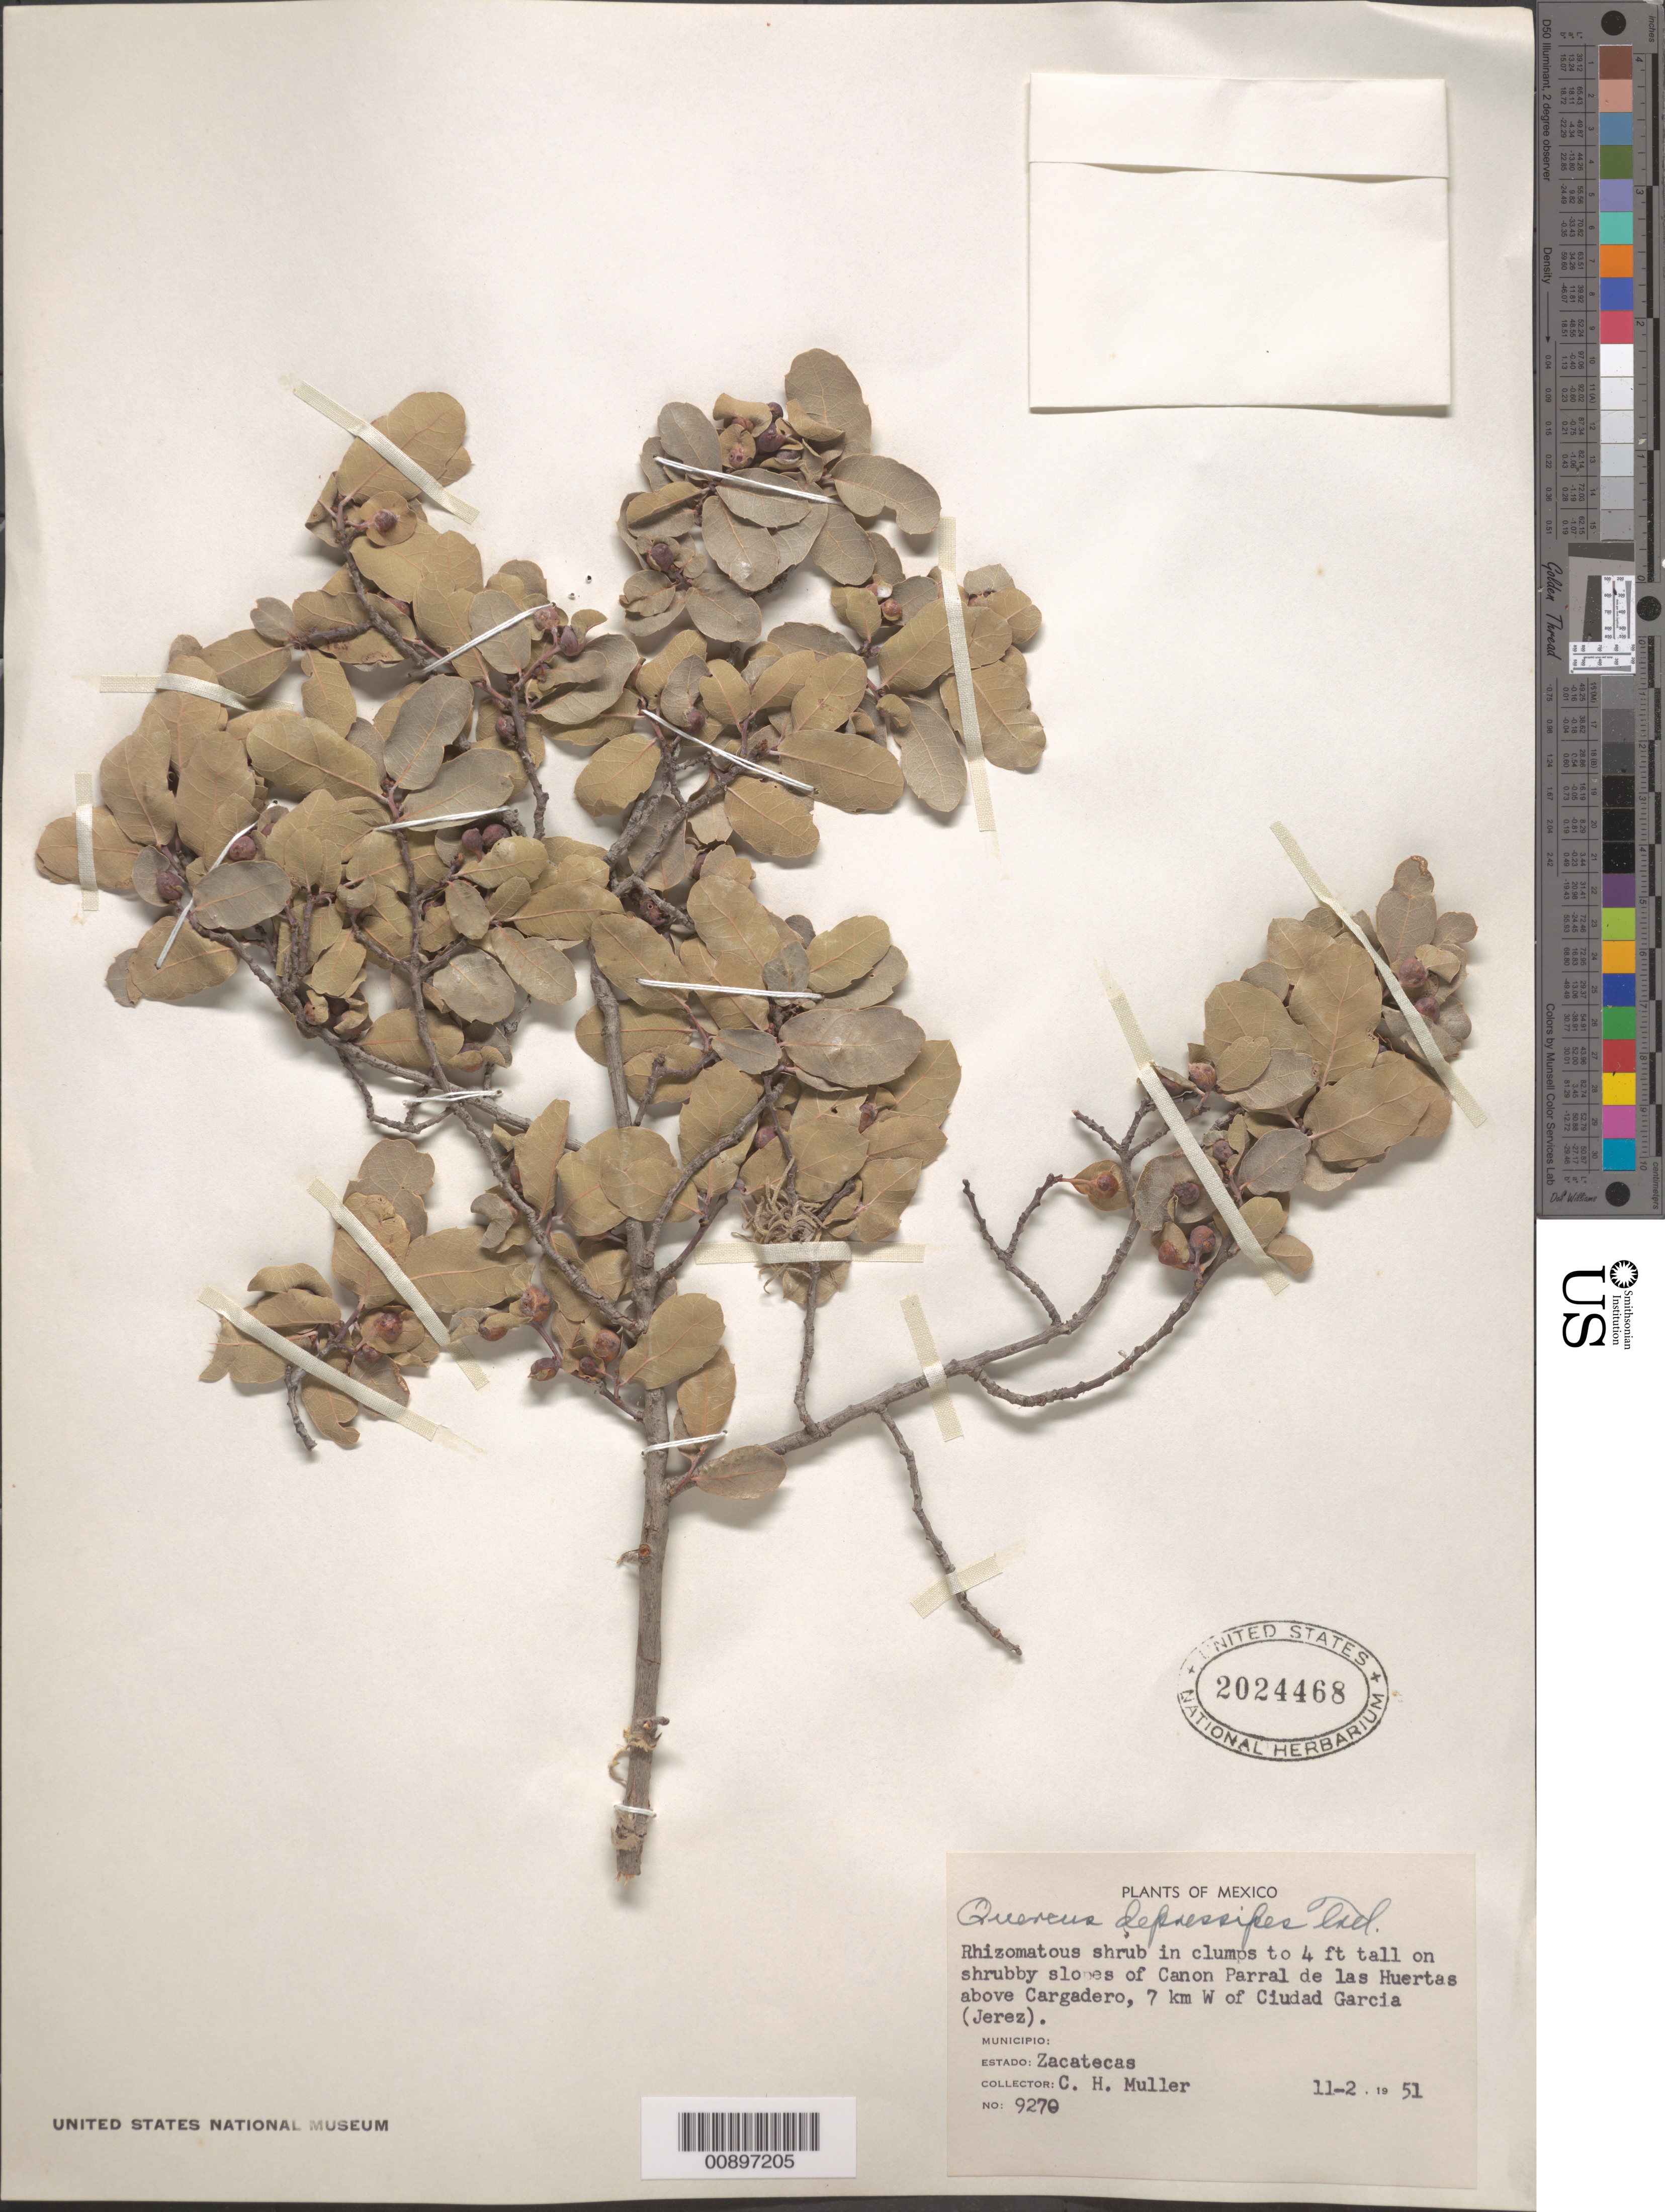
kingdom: Plantae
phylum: Tracheophyta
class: Magnoliopsida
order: Fagales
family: Fagaceae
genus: Quercus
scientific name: Quercus depressipes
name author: Trel.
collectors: C. H. Muller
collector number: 9270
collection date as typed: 02 Nov 1951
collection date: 1951-11-02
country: Mexico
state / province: Zacatecas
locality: Cañon Parral de las Huertas above Cargadero, 7 km. W of Ciudad García (Jerez).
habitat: On shrubby slopes.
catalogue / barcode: US 2024468